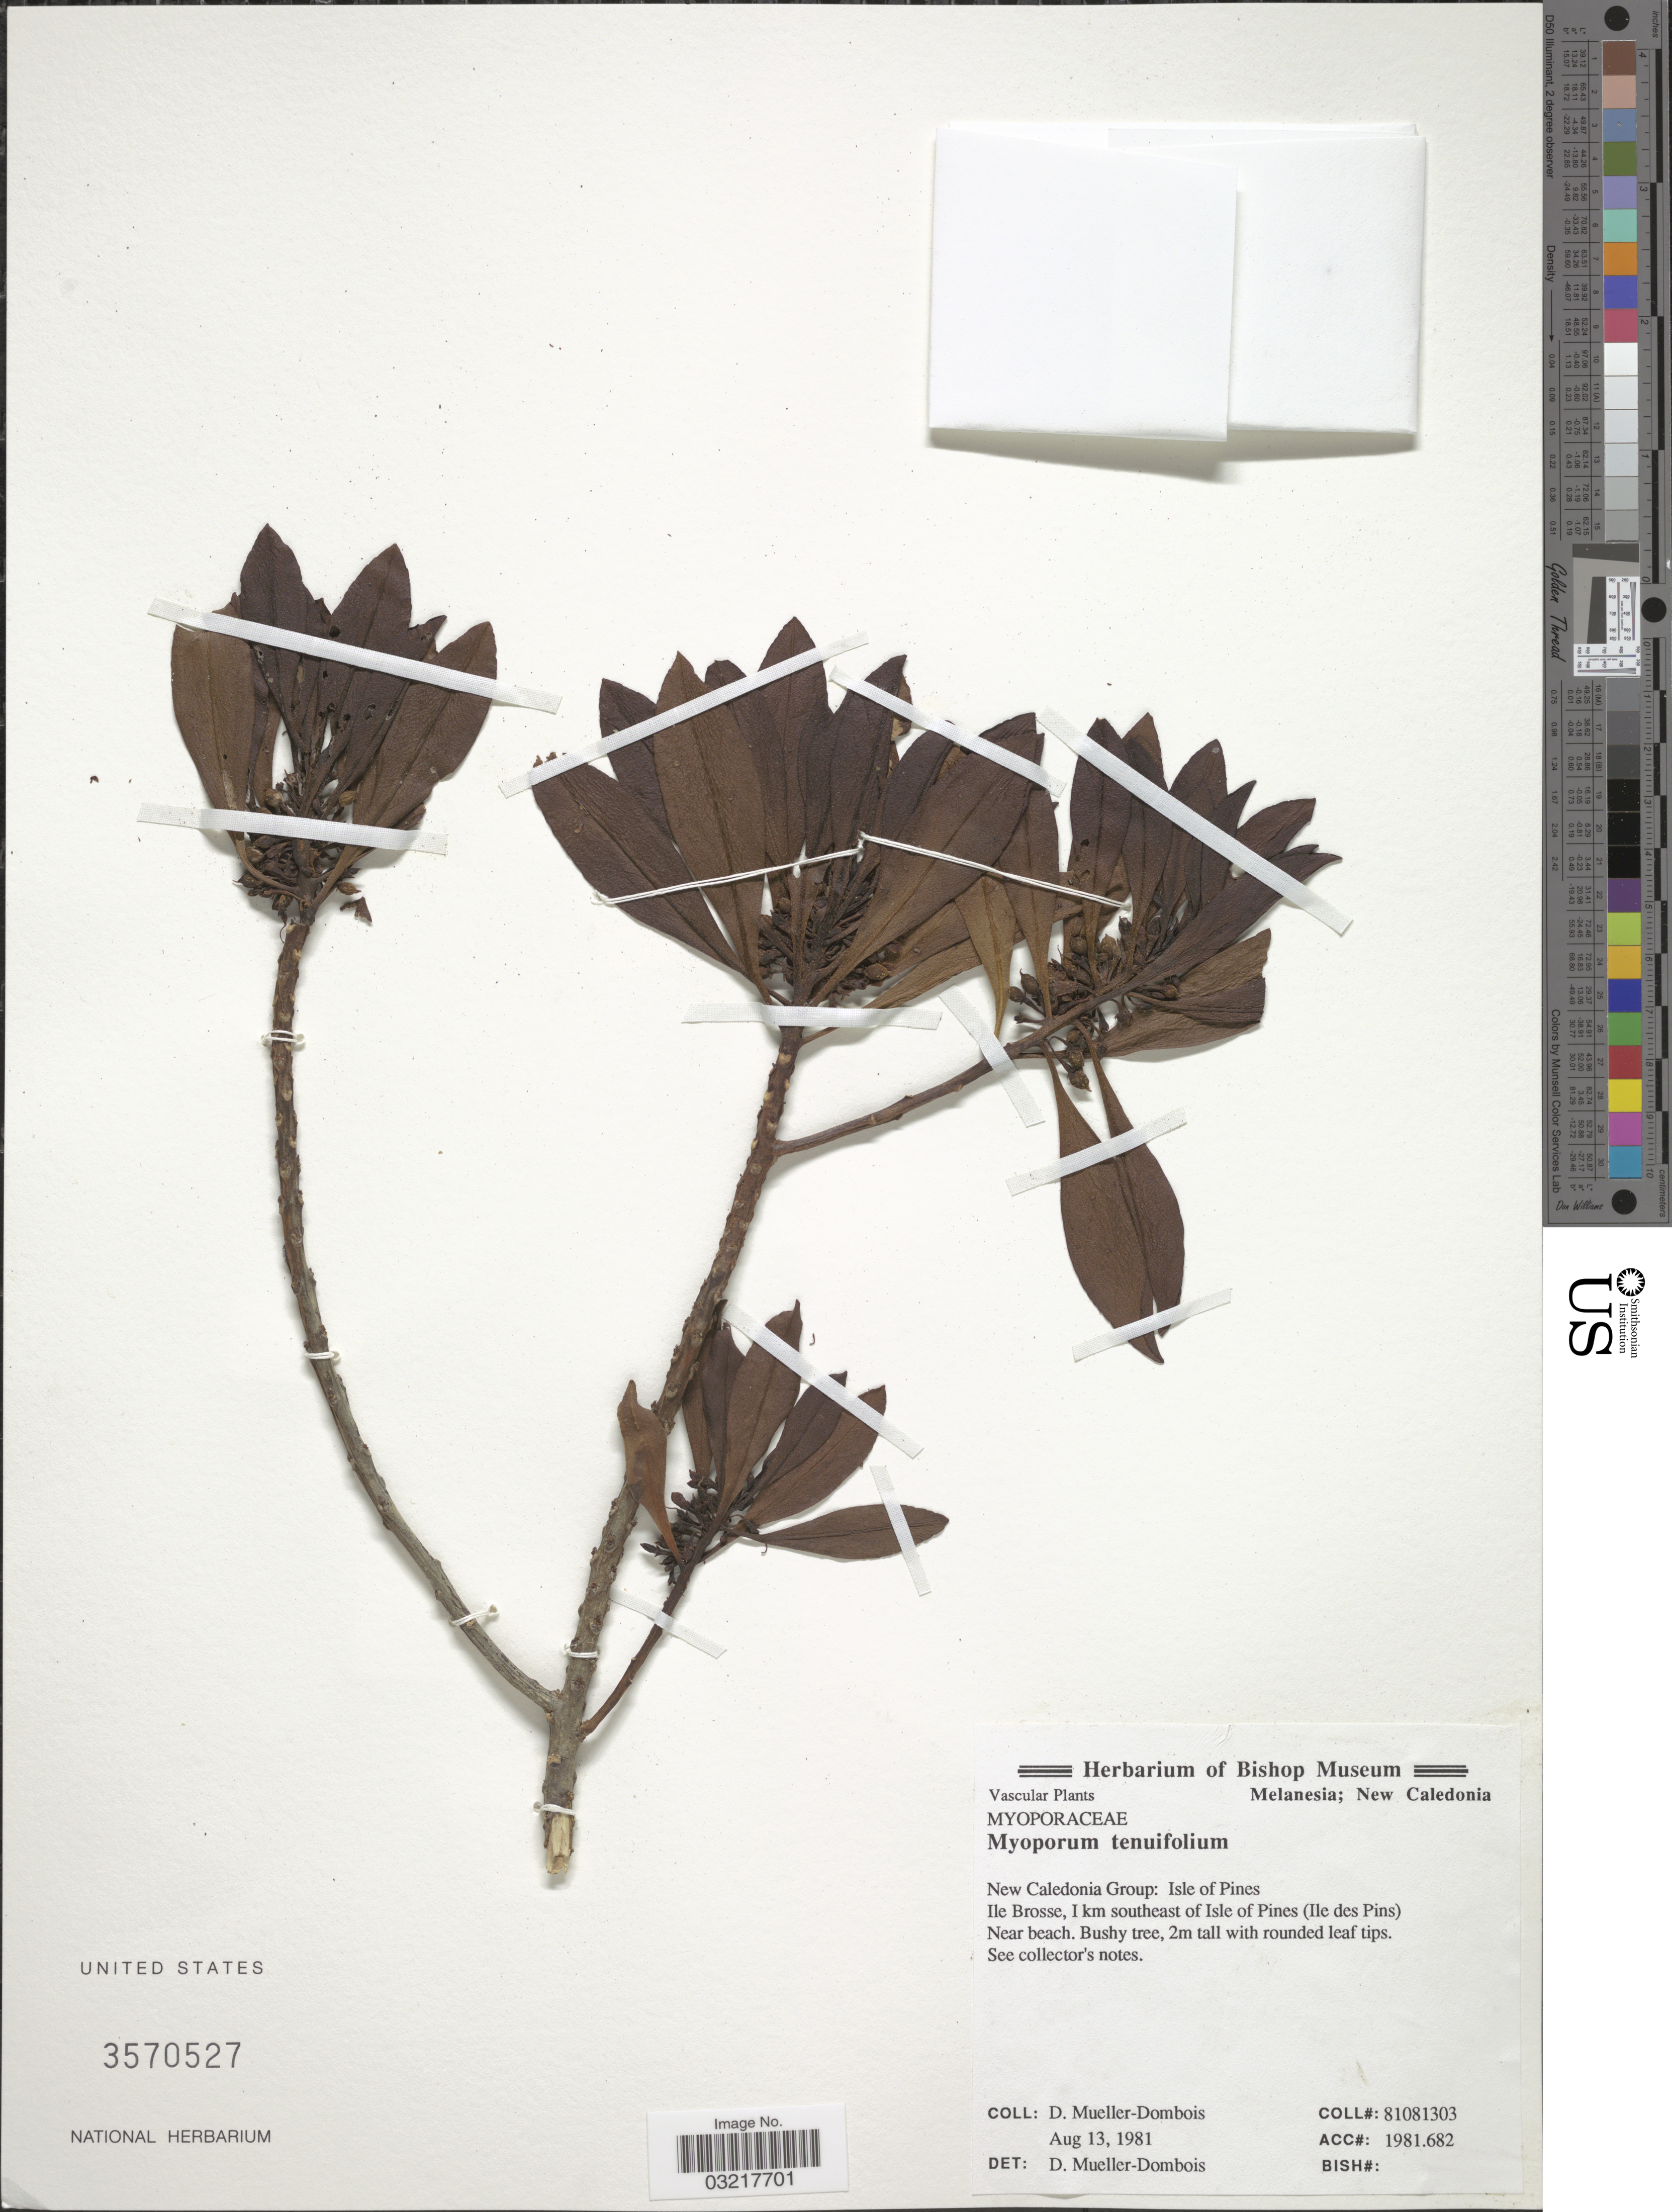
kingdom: Plantae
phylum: Tracheophyta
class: Magnoliopsida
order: Lamiales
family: Scrophulariaceae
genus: Myoporum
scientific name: Myoporum tenuifolium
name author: G. Forst.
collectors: D. Mueller-Dombois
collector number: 81081303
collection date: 1981-08-13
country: New Caledonia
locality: Melanesia. New Caledonia Group: Isle of Pines. Ile Brosse, 1 km southeast of Isle of Pines (Ile des Pins).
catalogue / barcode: US 3570527